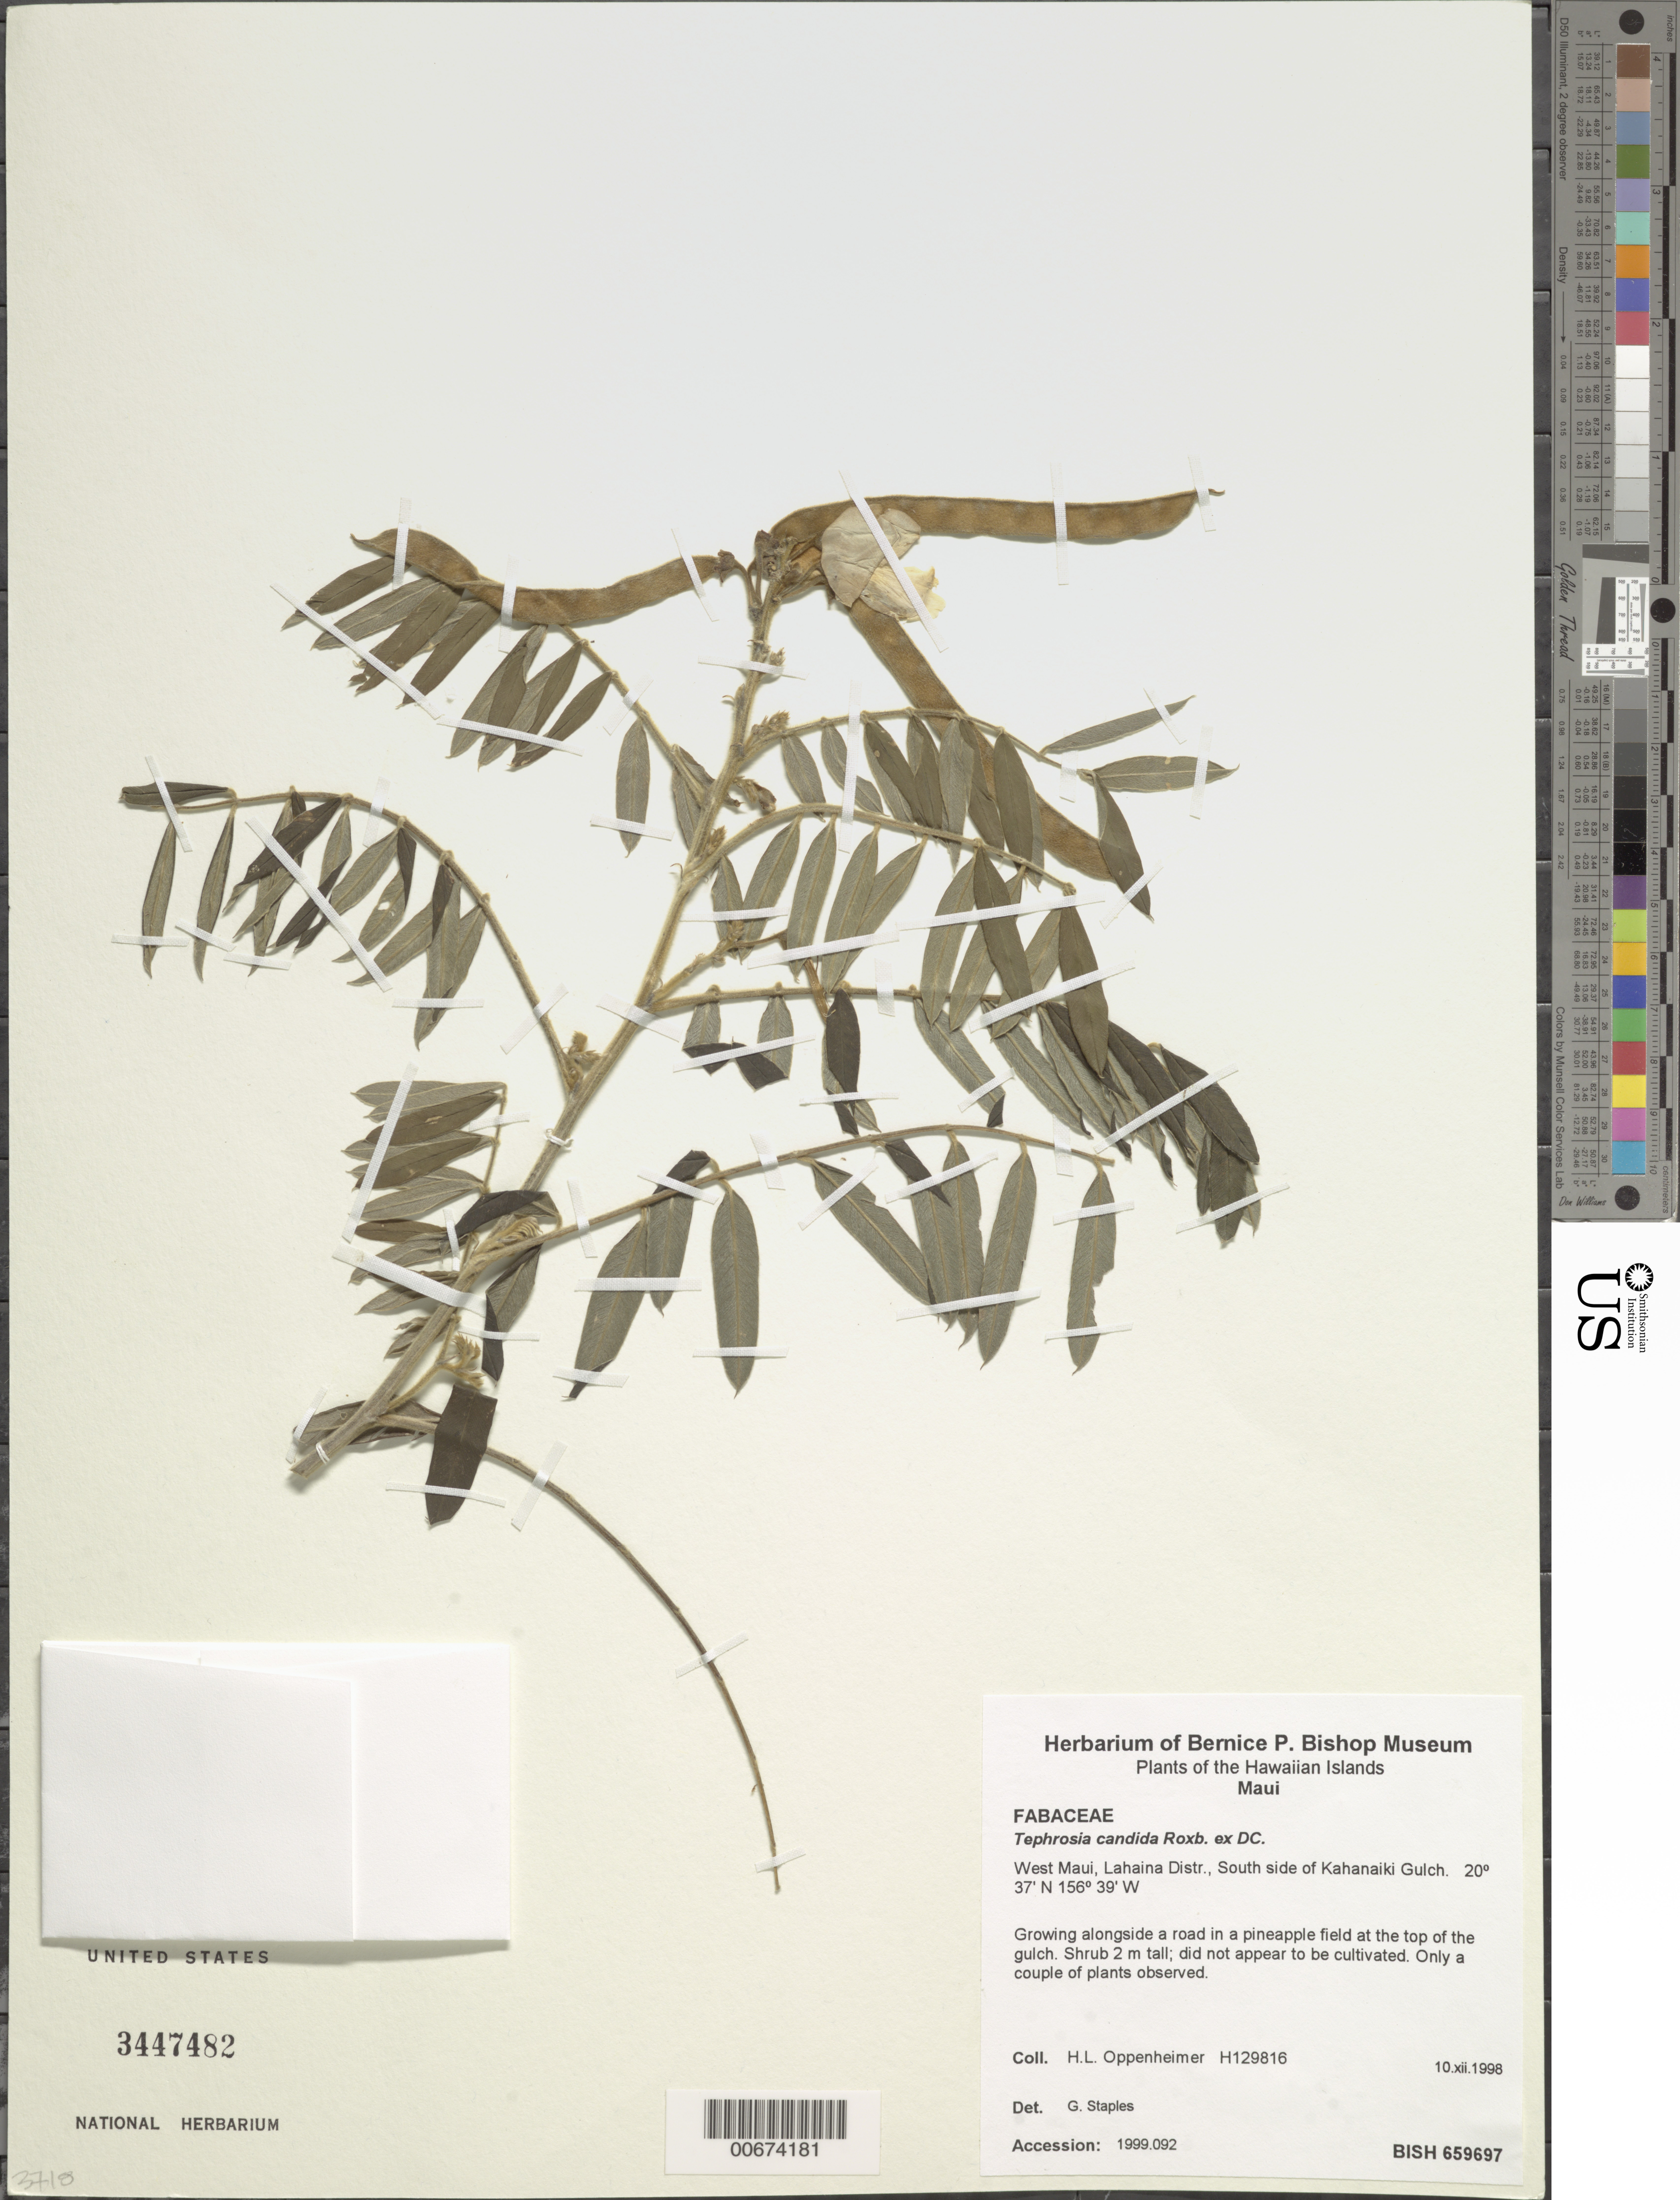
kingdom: Plantae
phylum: Tracheophyta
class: Magnoliopsida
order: Fabales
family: Fabaceae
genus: Tephrosia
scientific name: Tephrosia candida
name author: DC.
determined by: Staples, G. W.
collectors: H. L. Oppenheimer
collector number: H129816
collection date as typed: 10 Dec 1998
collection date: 1998-12-10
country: United States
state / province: Hawaii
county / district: Maui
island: Maui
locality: W Maui, Lahaina Distr., South side of Kahanaiki Gulch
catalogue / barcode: US 3447482